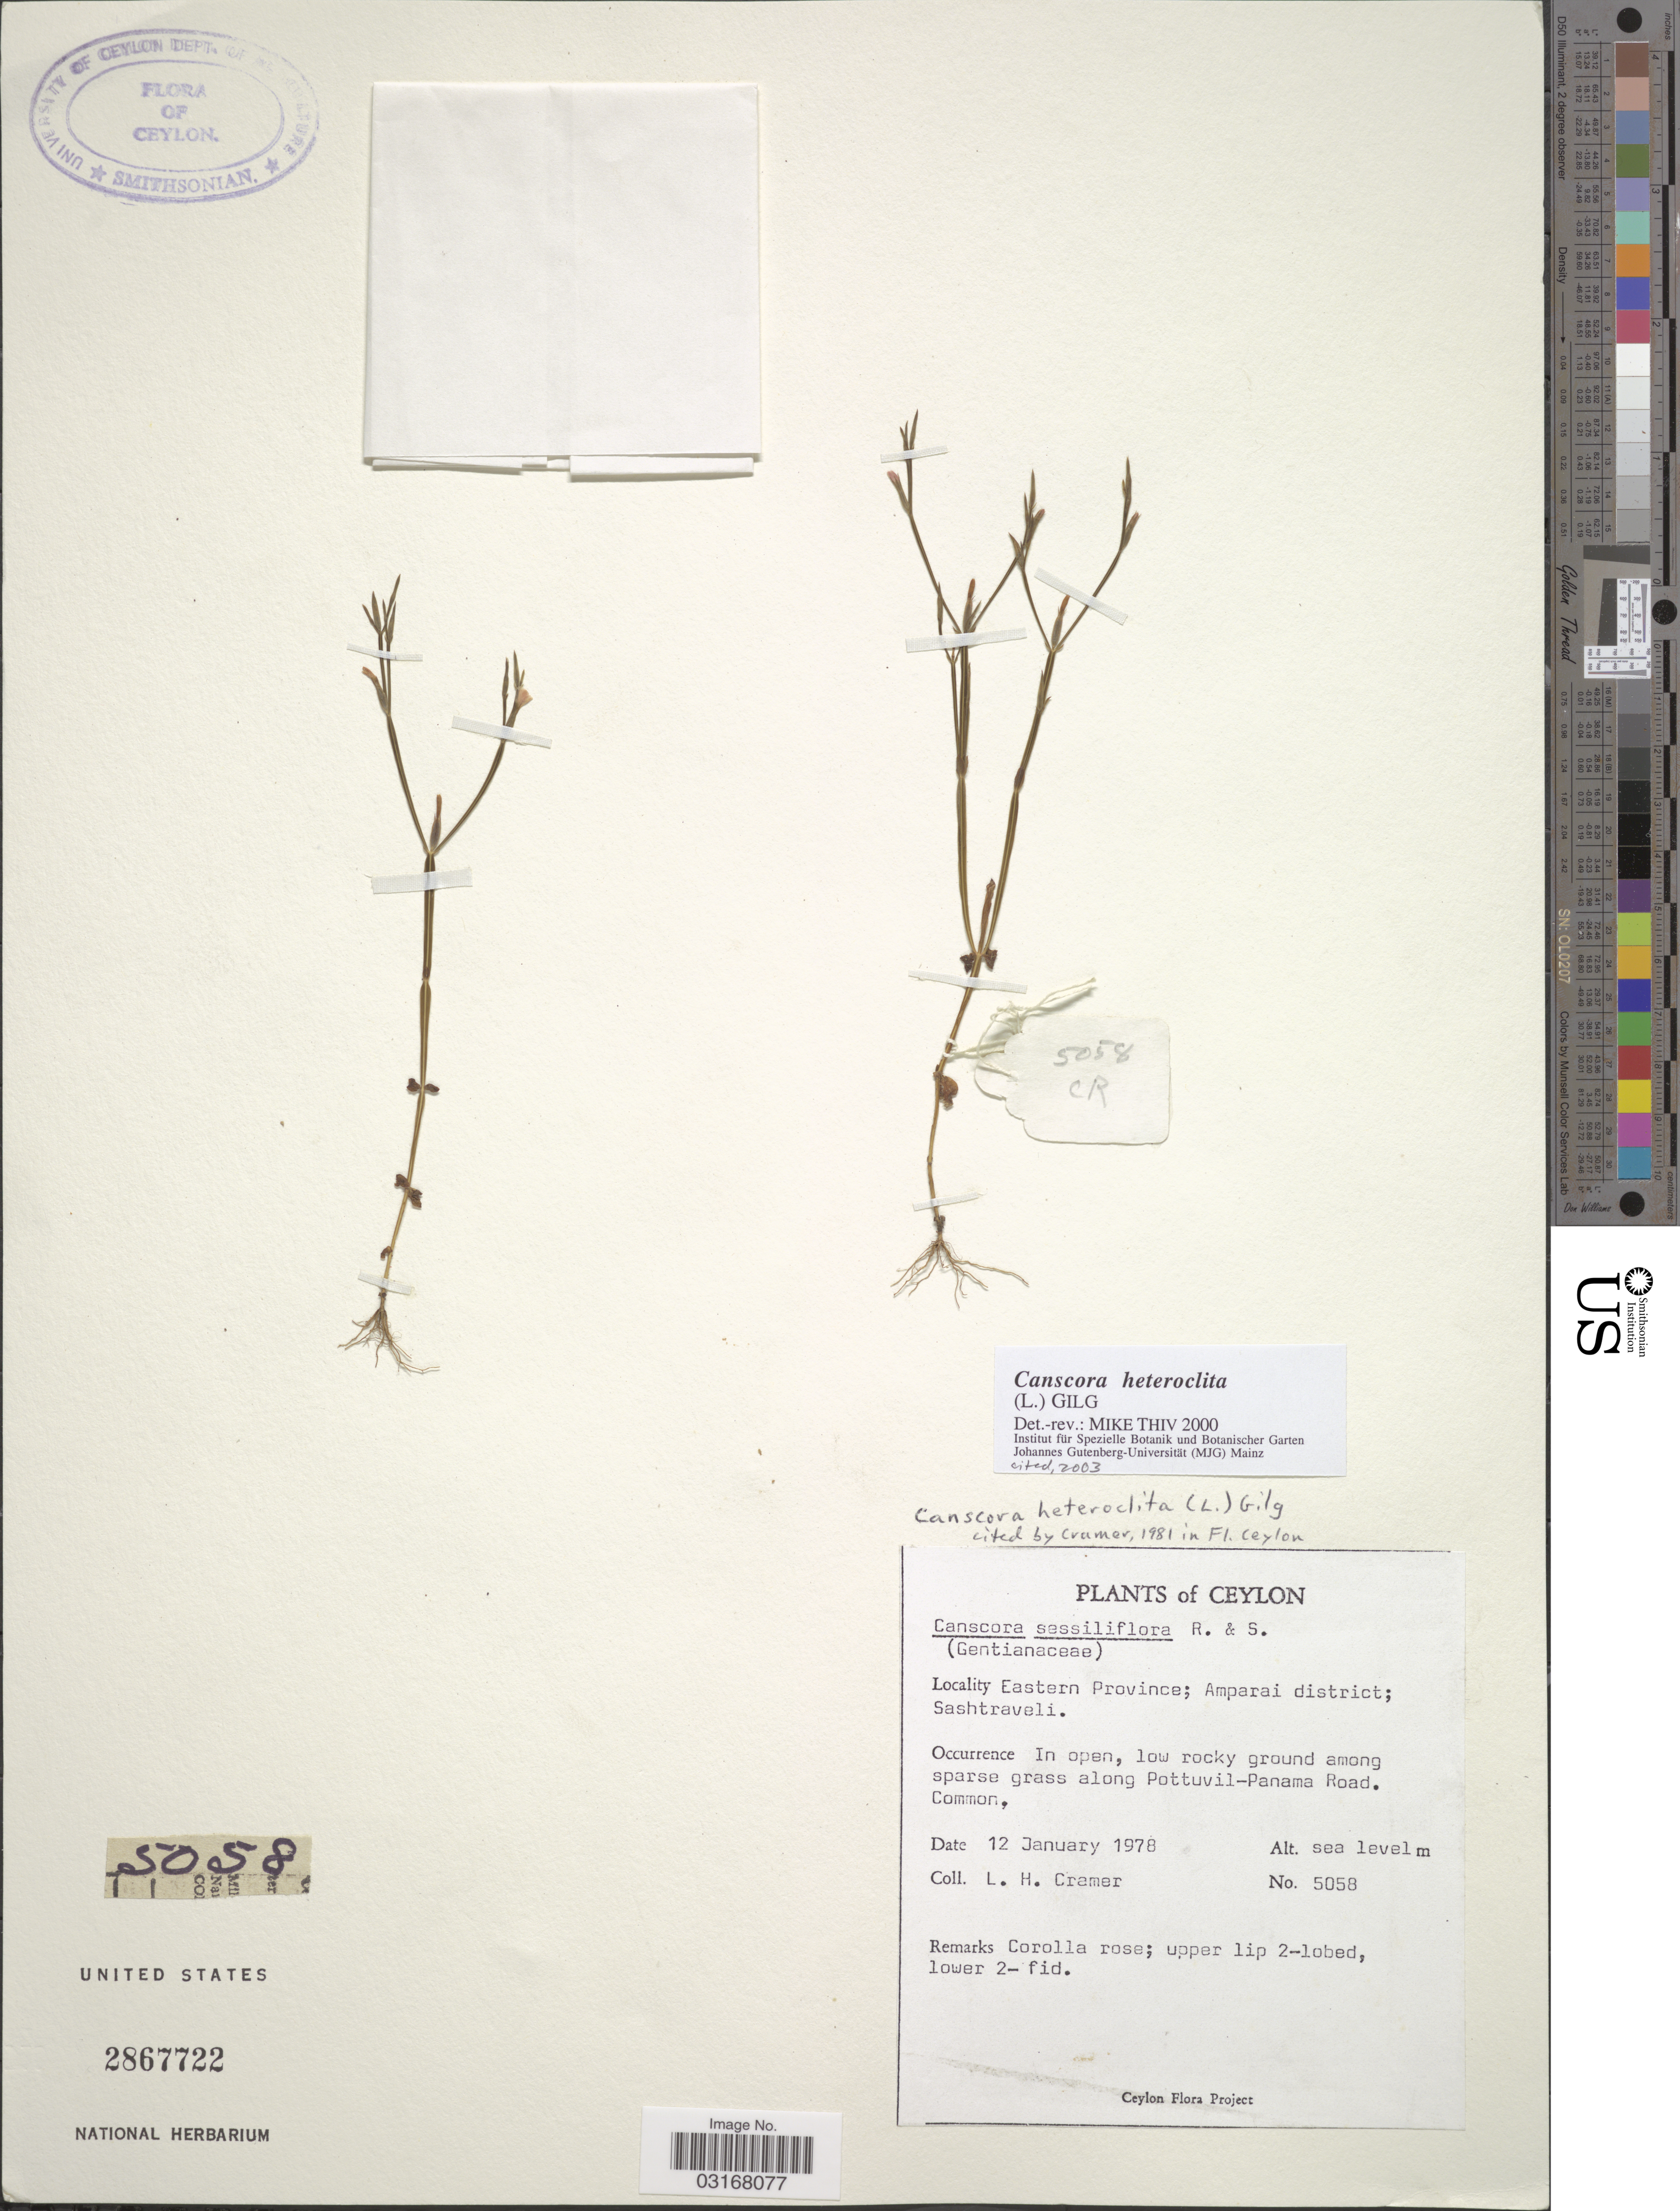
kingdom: Plantae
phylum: Tracheophyta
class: Magnoliopsida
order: Gentianales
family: Gentianaceae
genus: Canscora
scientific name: Canscora heteroclita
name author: (L.) Gilg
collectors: L. H. Cramer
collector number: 5058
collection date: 1978-01-12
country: Sri Lanka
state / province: Eastern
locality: Ceylon. Amparai district; Sashtraveli. Along Pottuvil-Panama Road.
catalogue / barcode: US 2867722